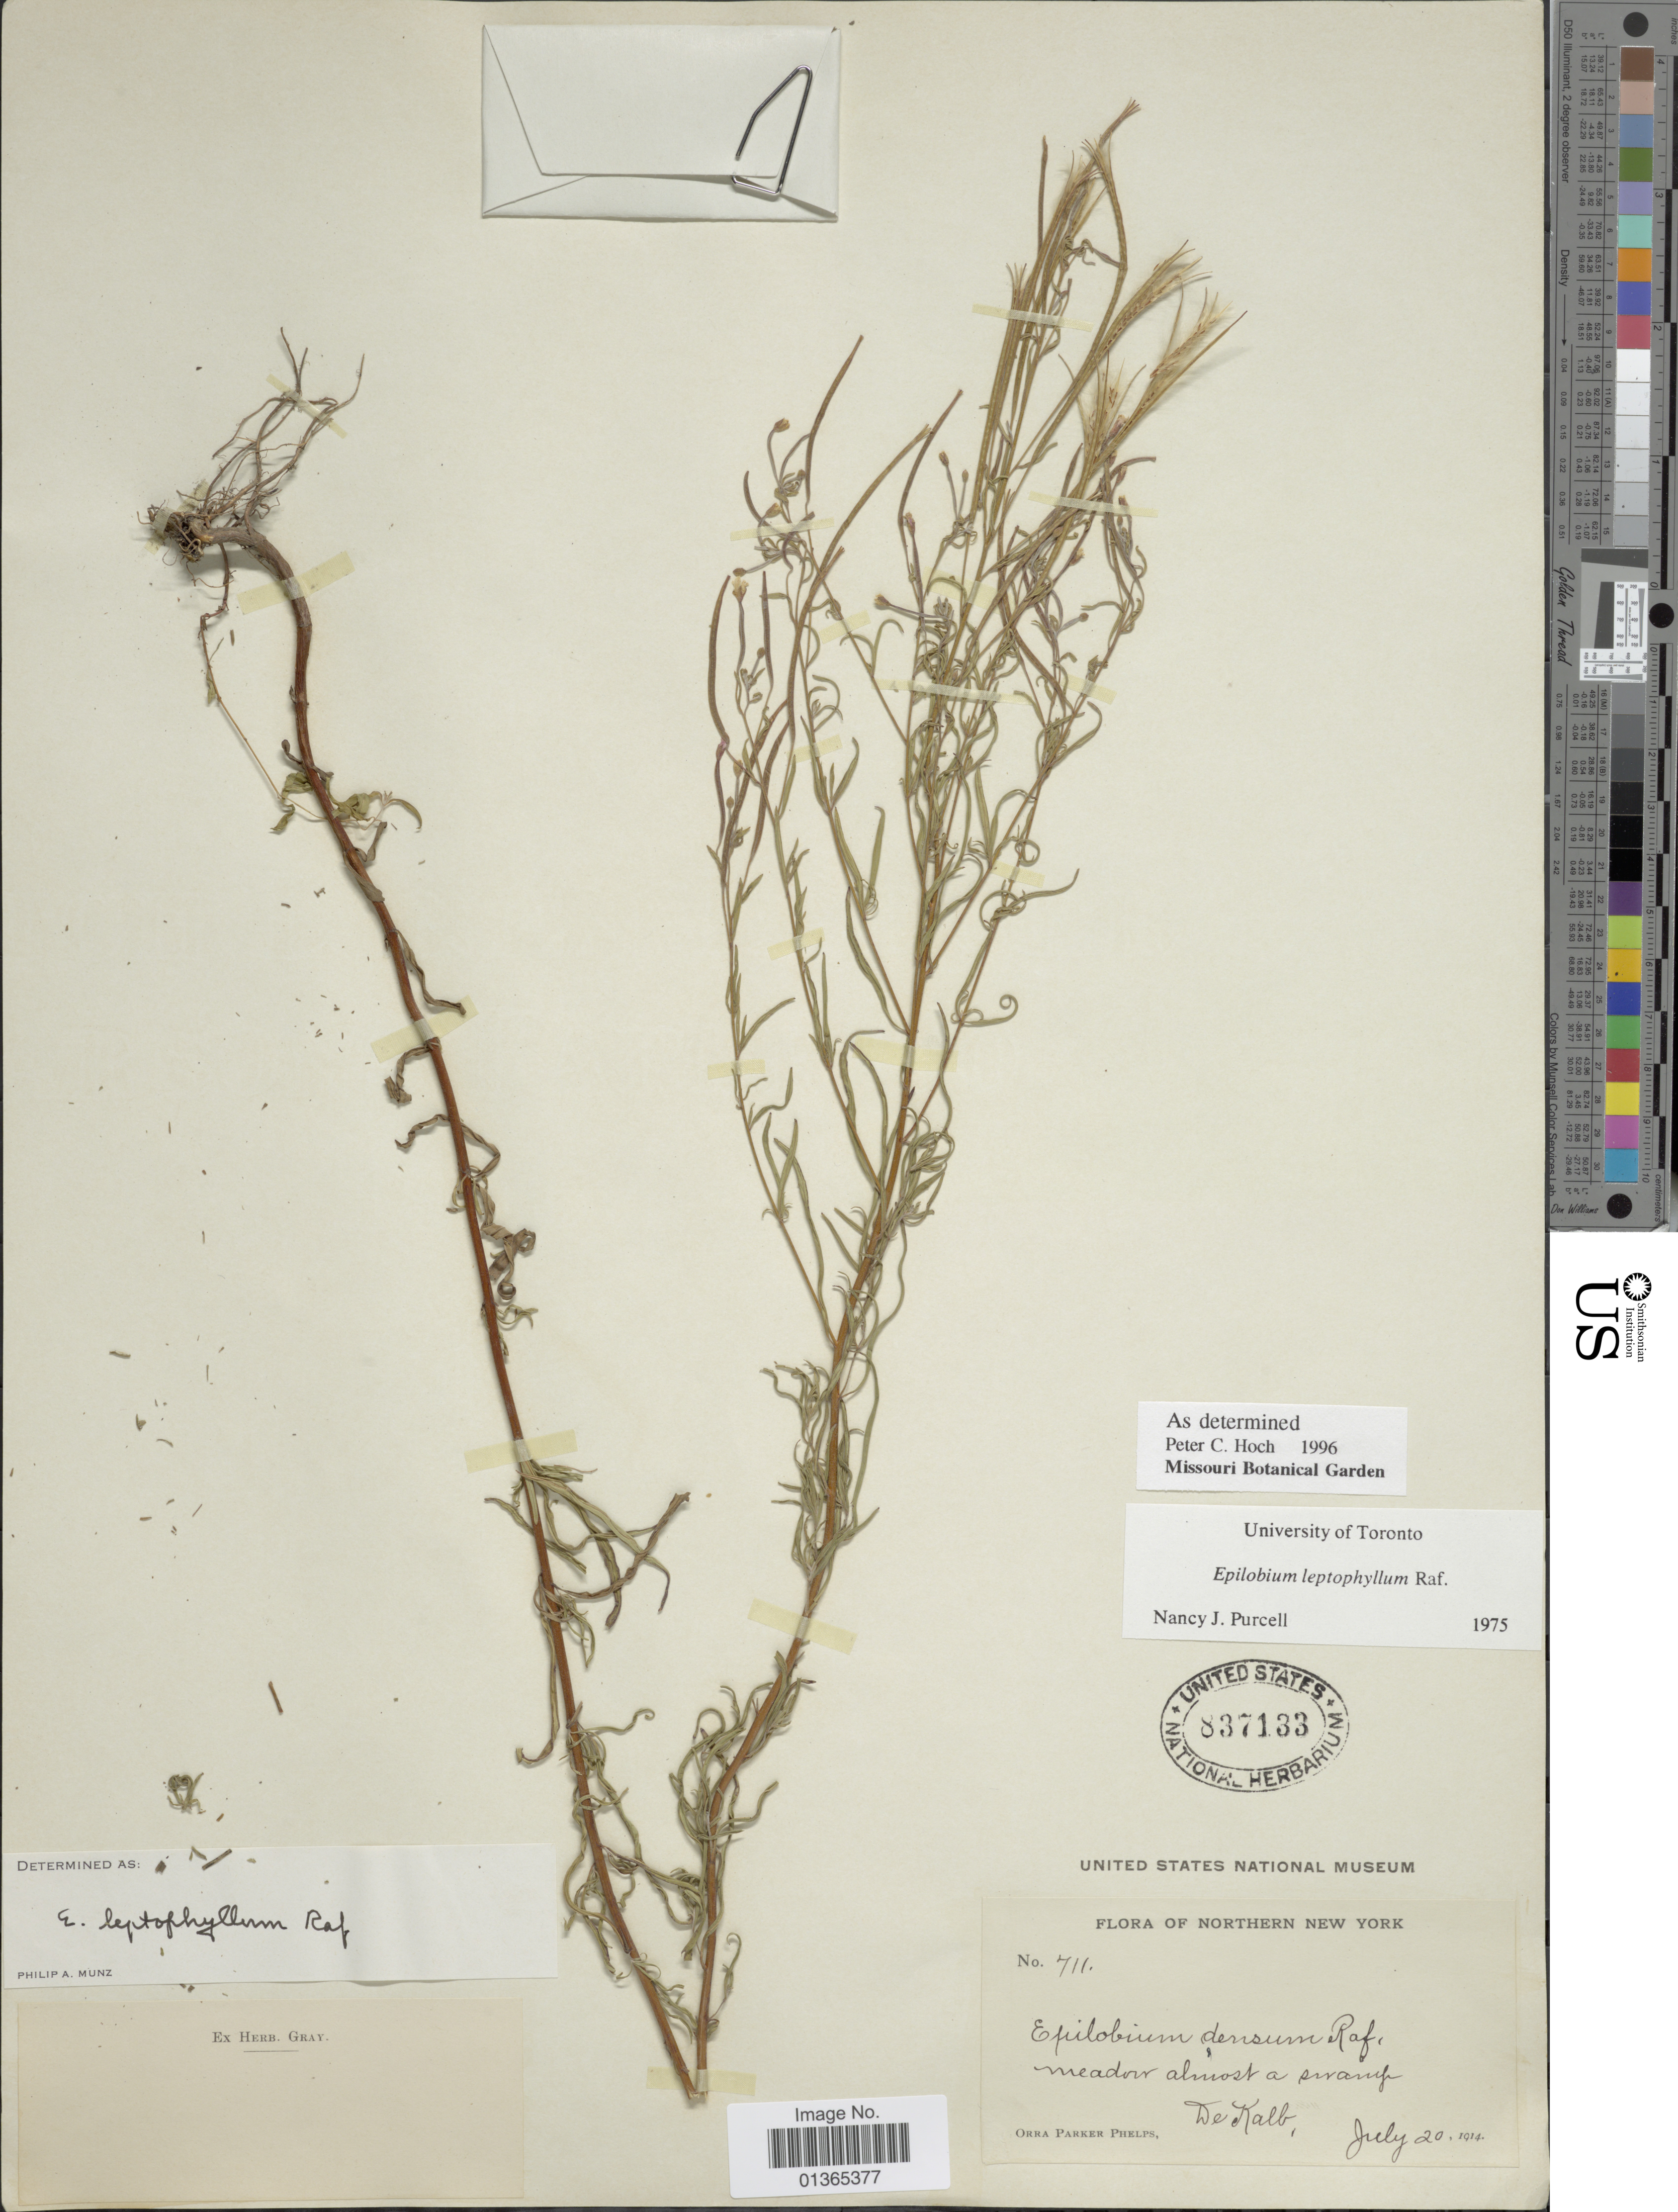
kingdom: Plantae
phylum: Tracheophyta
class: Magnoliopsida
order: Myrtales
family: Onagraceae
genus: Epilobium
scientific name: Epilobium leptophyllum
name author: Raf.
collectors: O. P. Phelps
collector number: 711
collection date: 1914-07-20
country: United States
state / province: New York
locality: Northern New York. De Kalb.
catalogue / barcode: US 837133